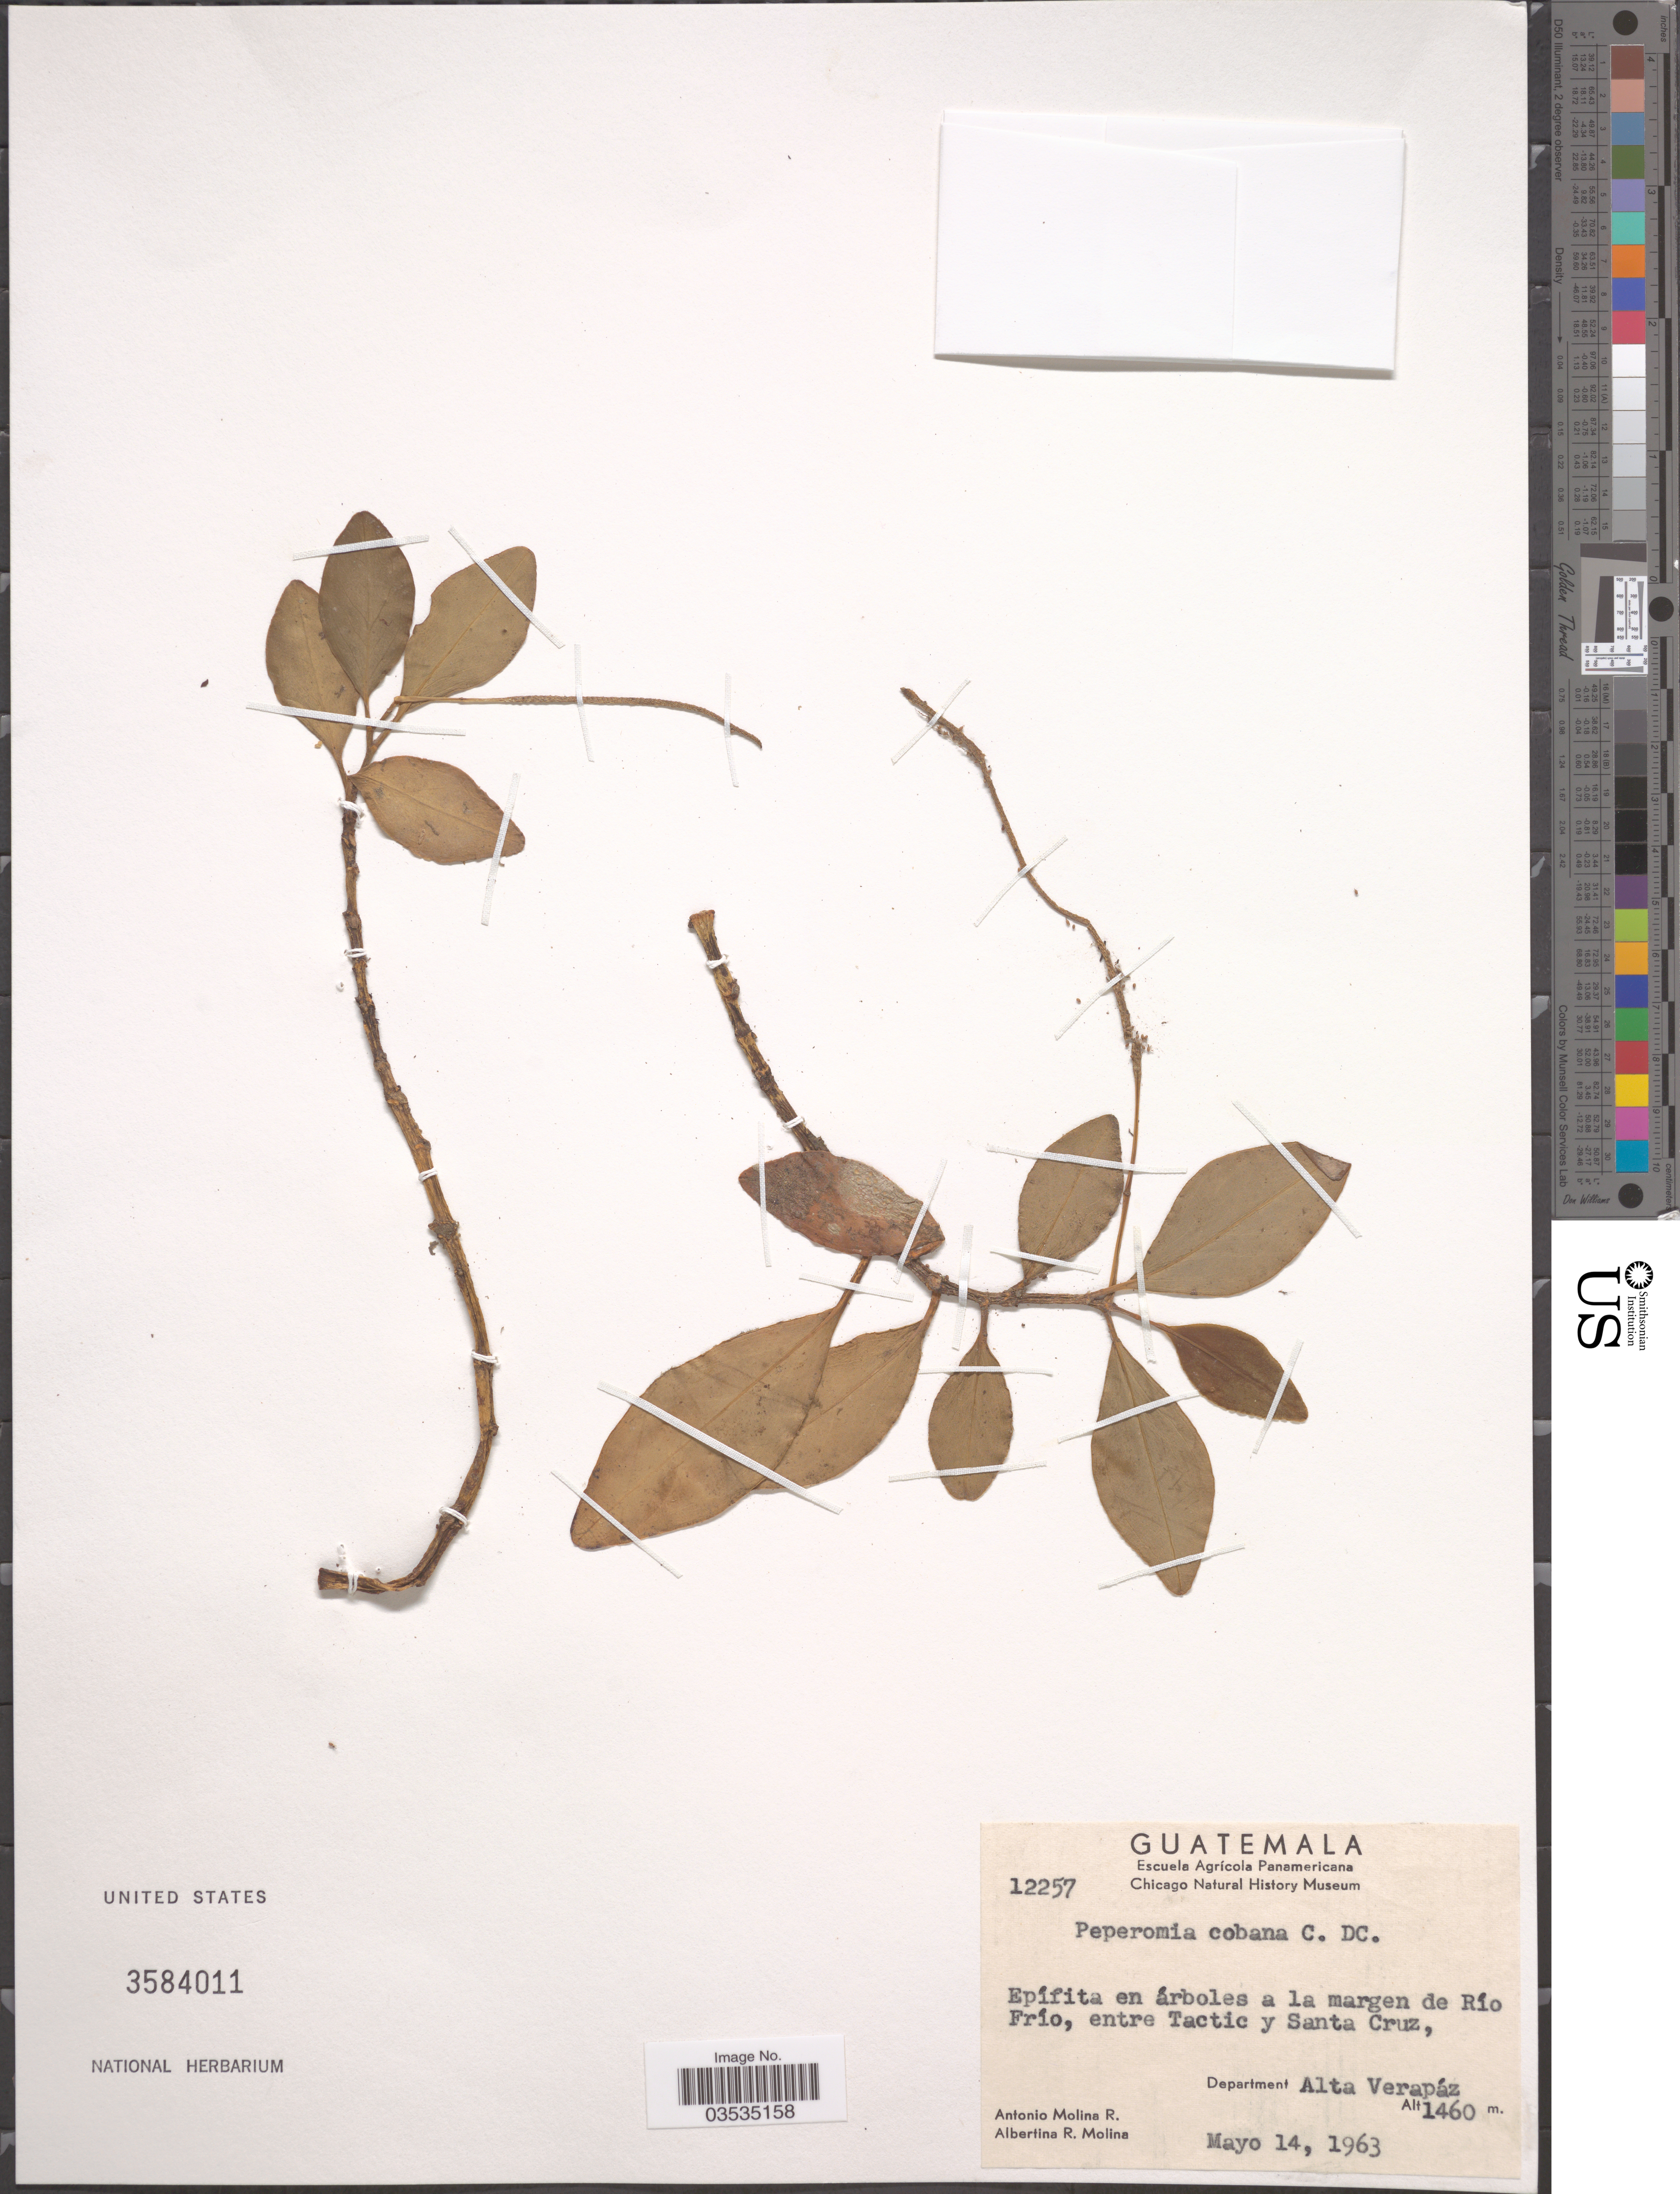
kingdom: Plantae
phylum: Tracheophyta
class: Magnoliopsida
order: Piperales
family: Piperaceae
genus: Peperomia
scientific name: Peperomia cobana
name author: C. DC.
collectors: A. Molina R. & A. R. Molina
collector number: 12257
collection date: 1963-05-14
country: Guatemala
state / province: Alta Verapaz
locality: Epífita en árboles a la margen de Río Frío, entre Tactic y Santa Cruz, Department Alta Verapáz.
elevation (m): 1460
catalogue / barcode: US 3584011